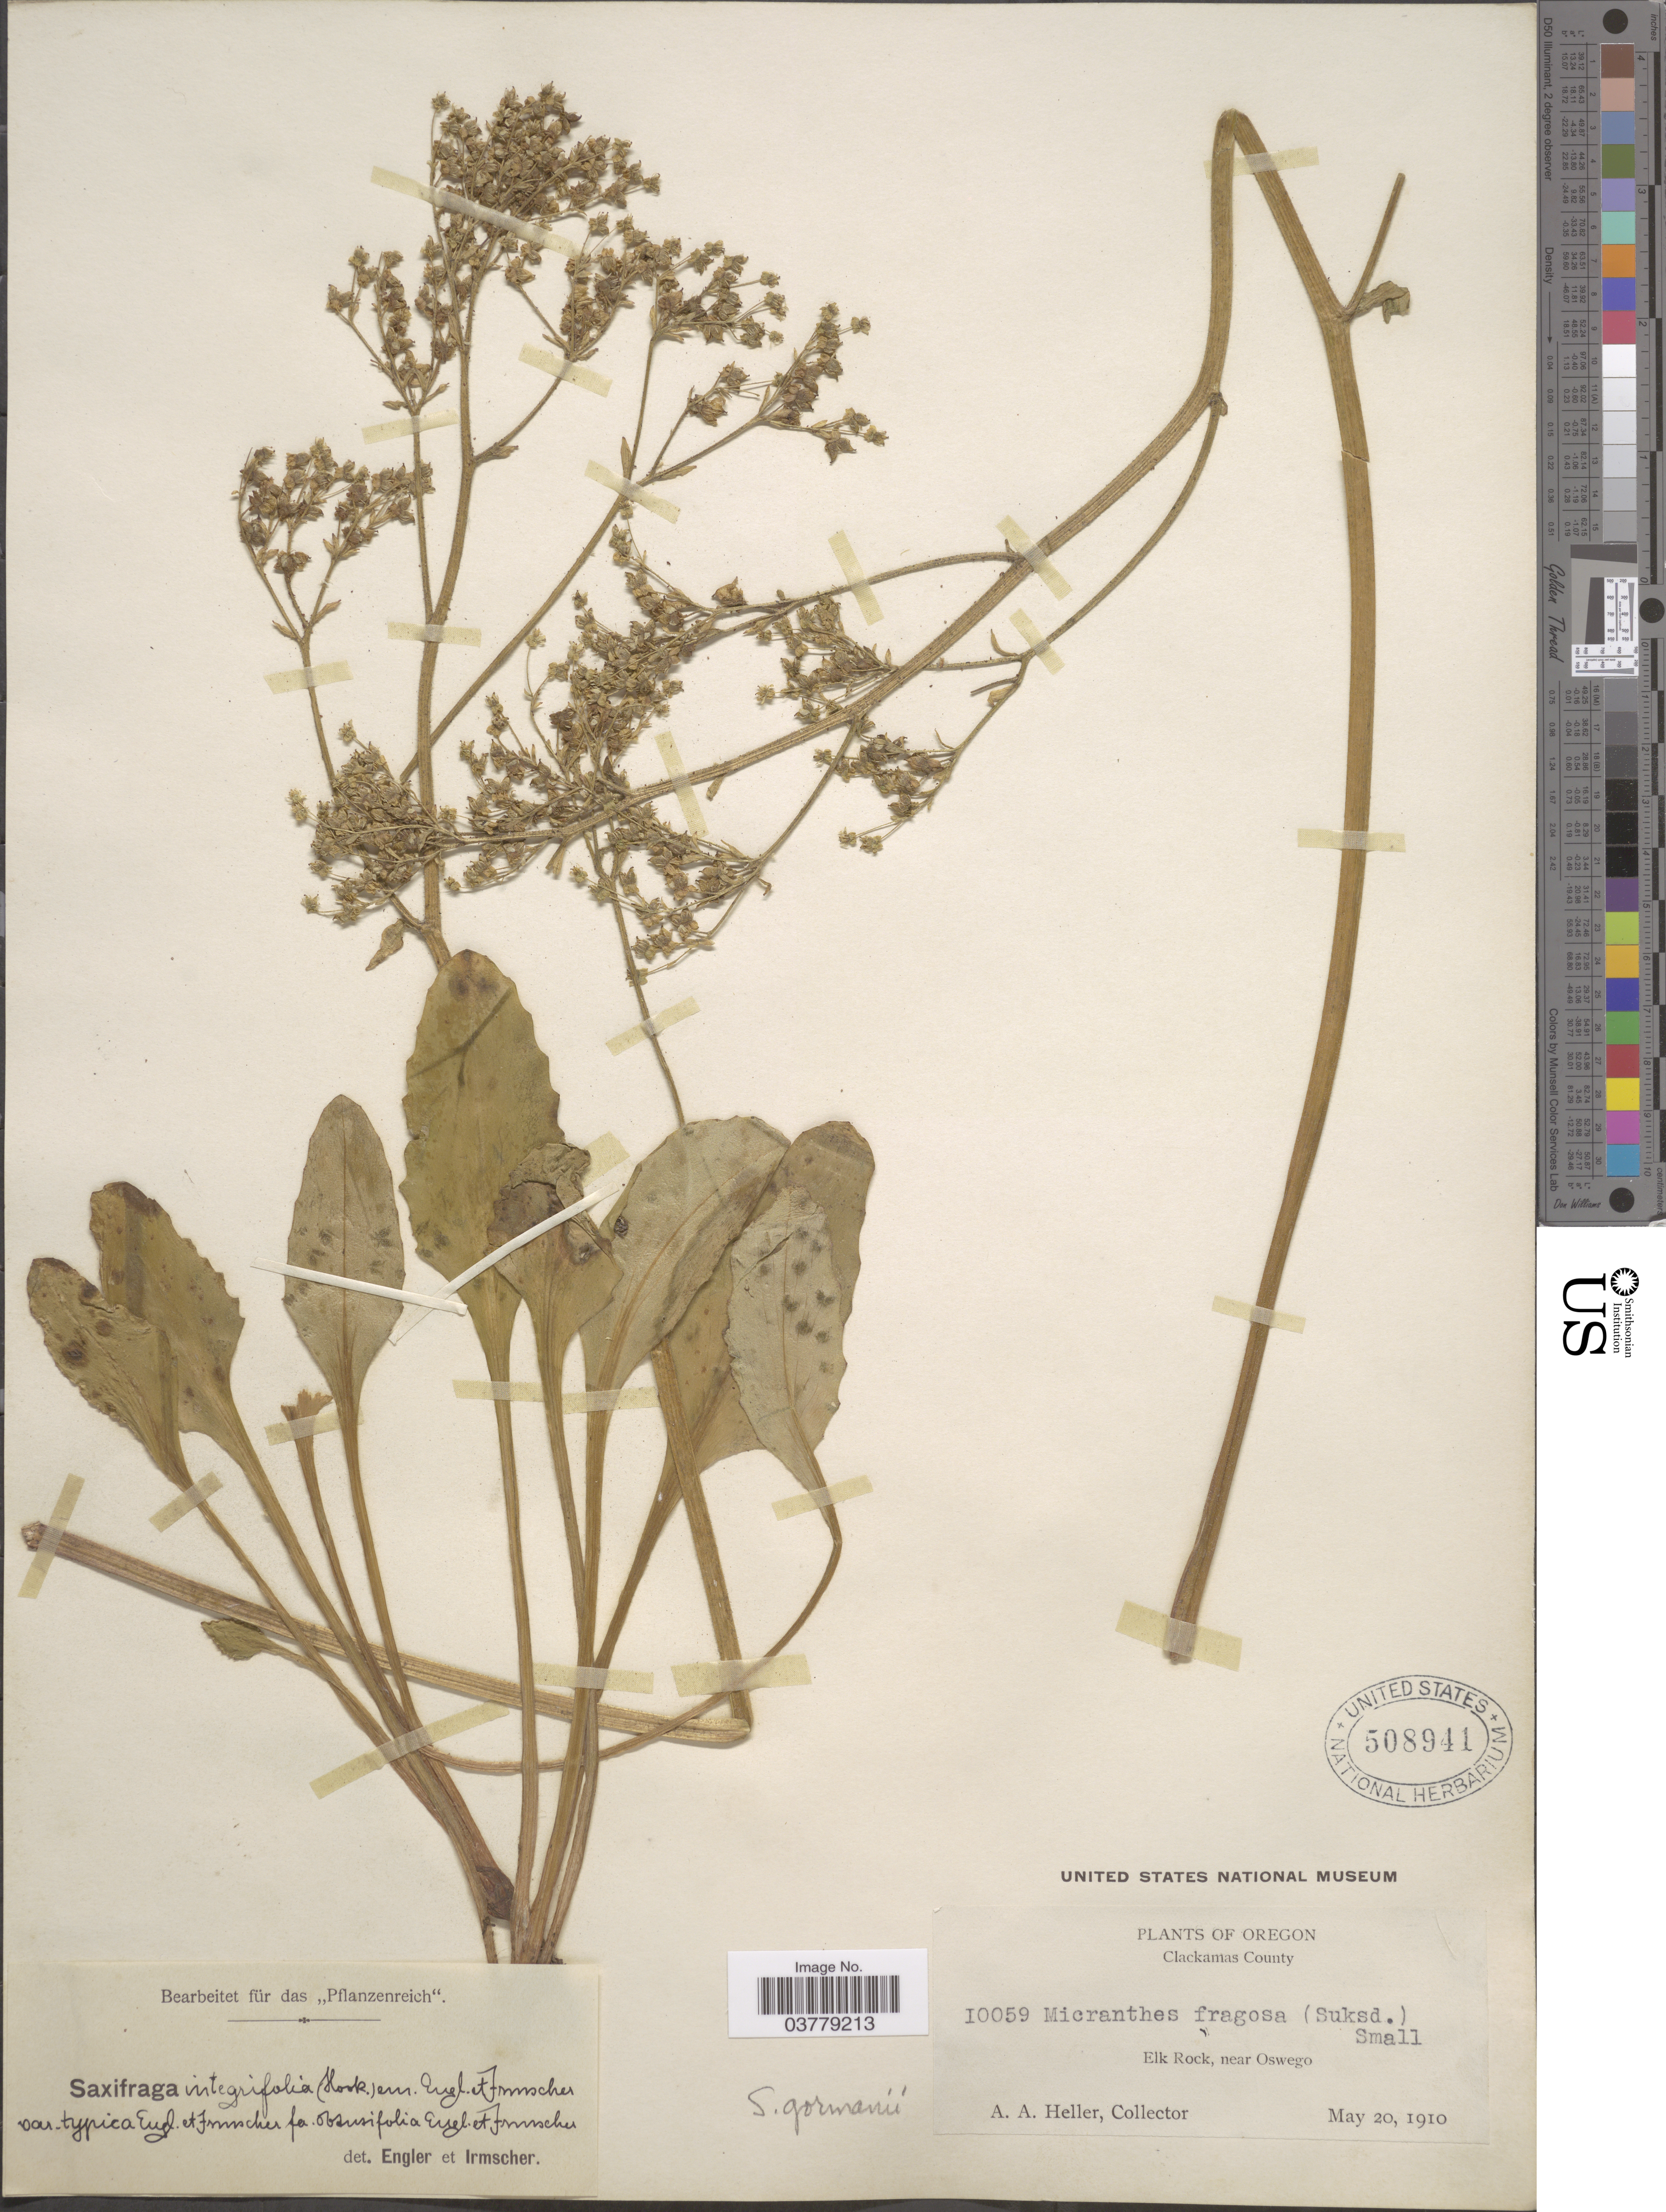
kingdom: Plantae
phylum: Tracheophyta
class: Magnoliopsida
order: Saxifragales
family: Saxifragaceae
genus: Micranthes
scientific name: Micranthes gormanii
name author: (Suksd.) Brouillet & Gornall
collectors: A. A. Heller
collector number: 10059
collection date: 1910-05-20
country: United States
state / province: Oregon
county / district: Clackamas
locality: Clackamas County. Elk Rock, near Oswego.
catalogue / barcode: US 508941